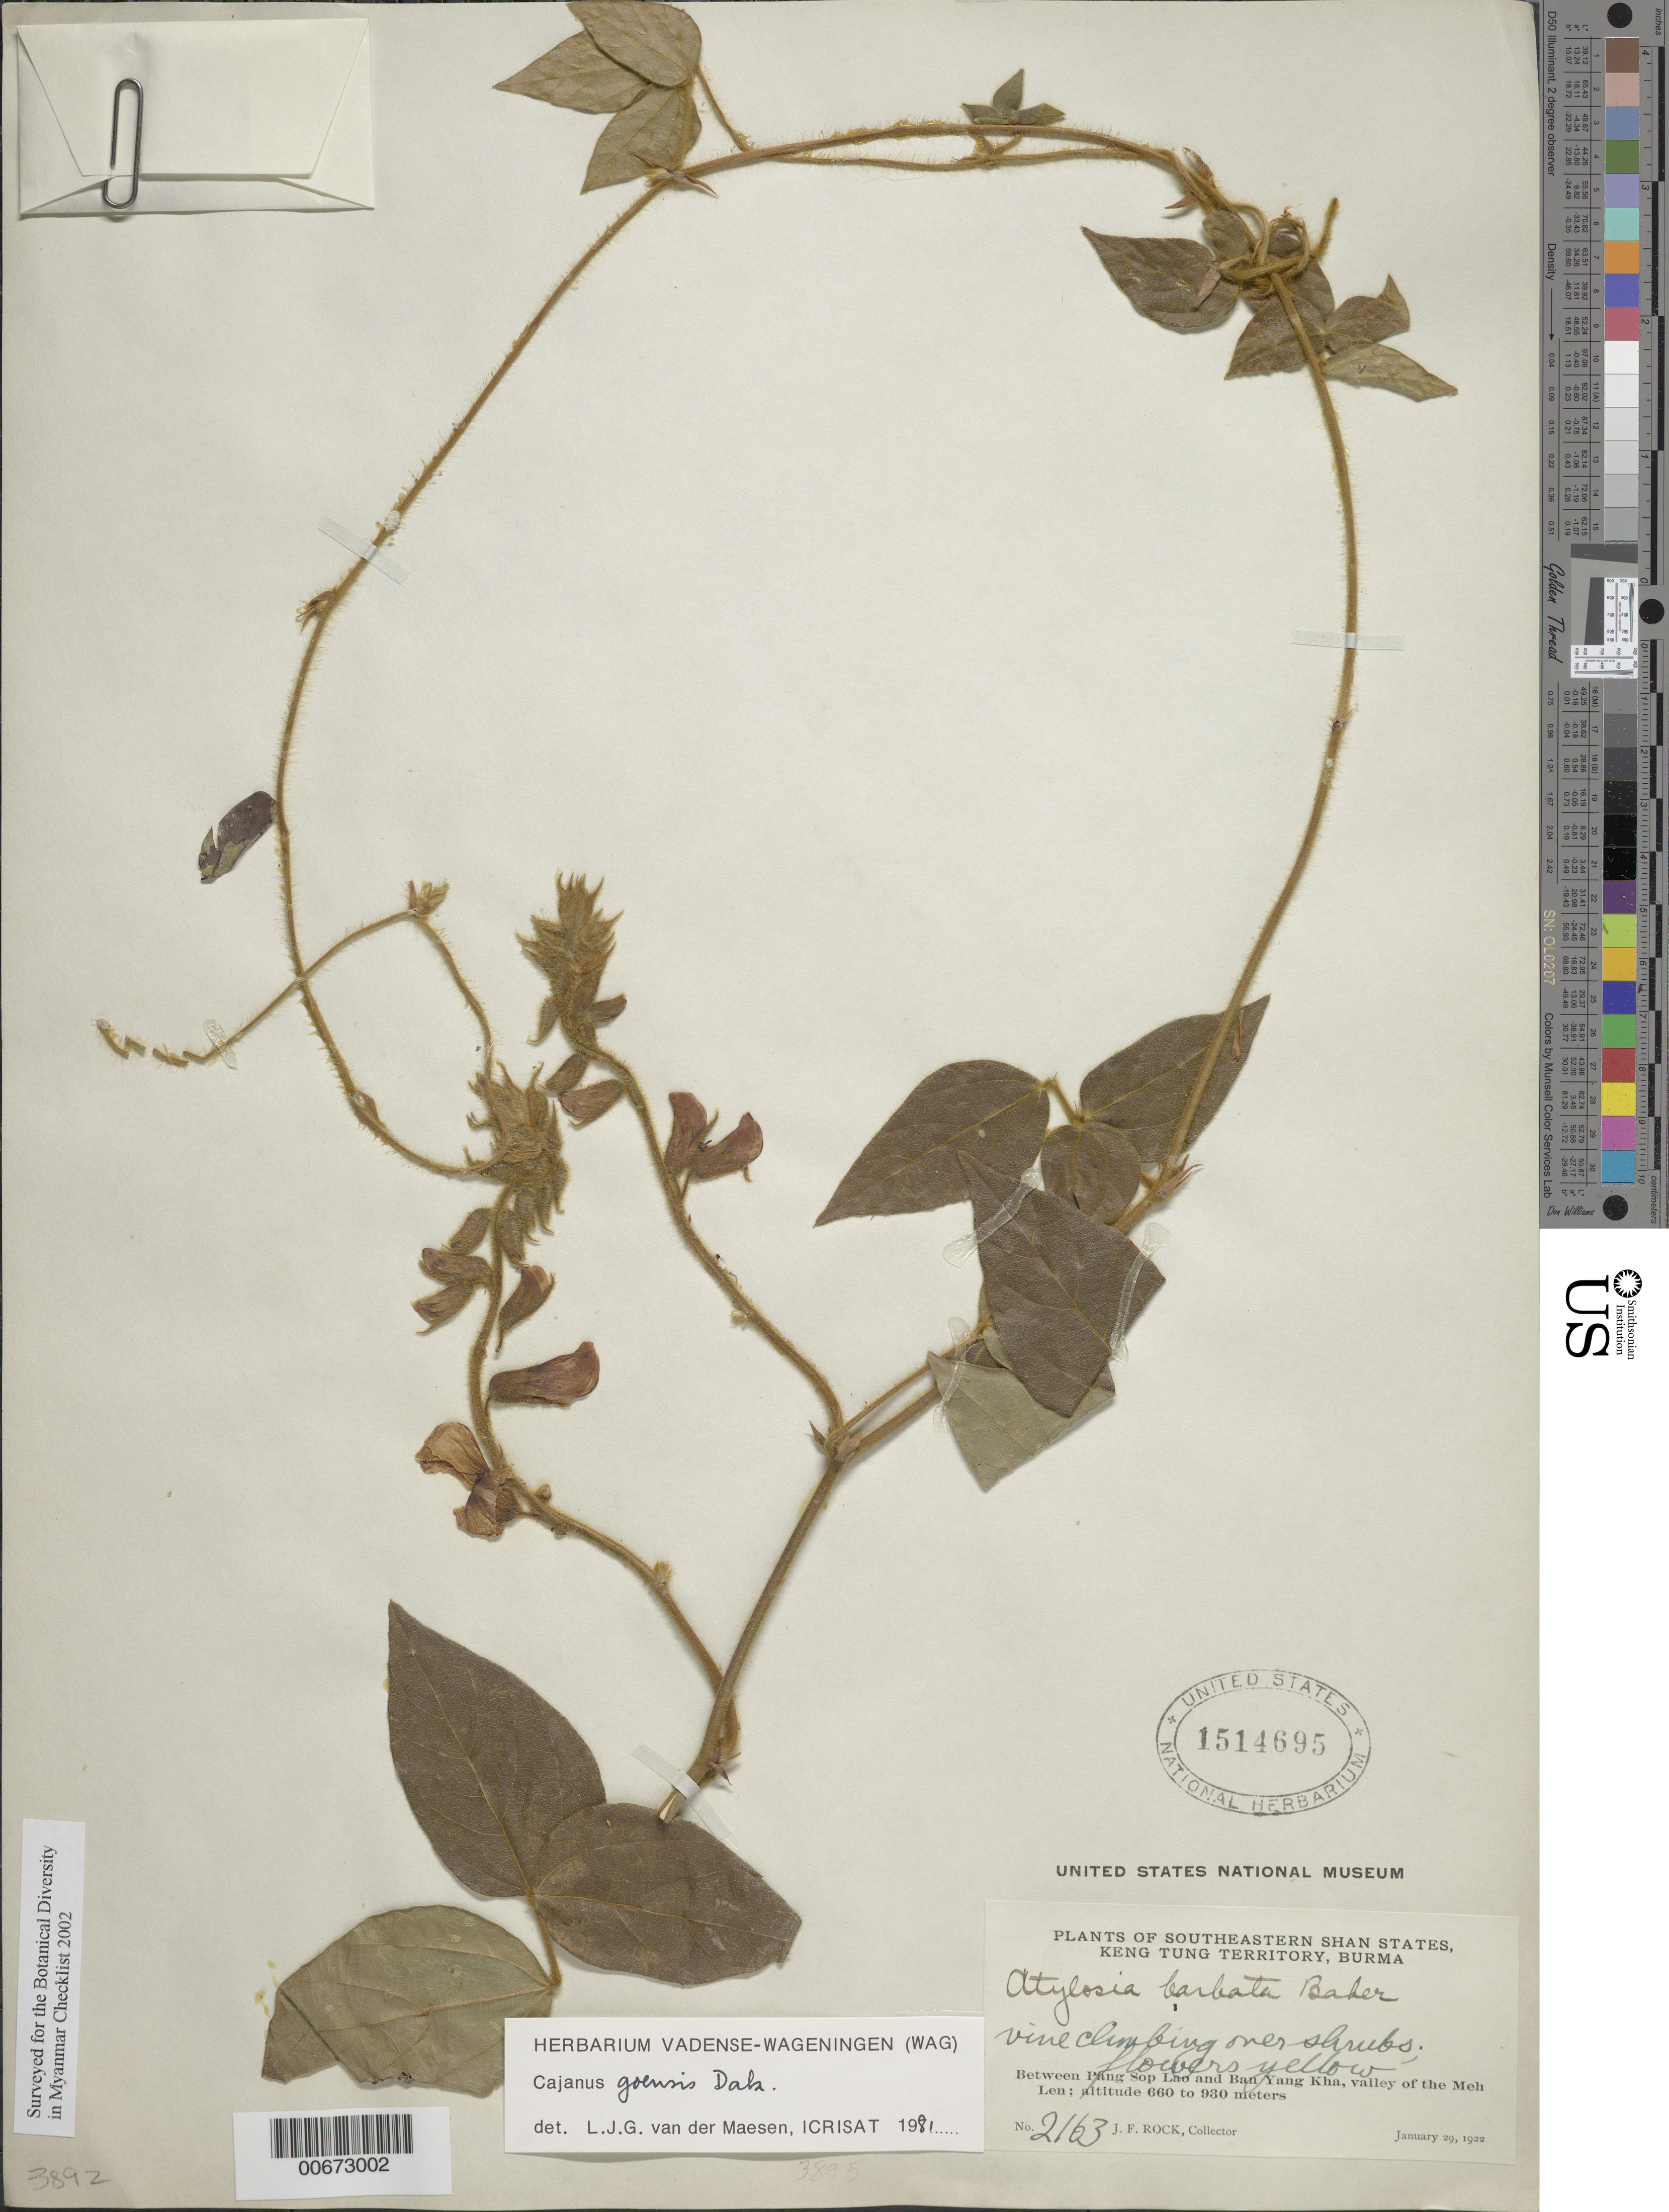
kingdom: Plantae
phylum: Tracheophyta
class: Magnoliopsida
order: Fabales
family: Fabaceae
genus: Cajanus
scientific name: Cajanus goensis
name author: Dalzell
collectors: J. F. Rock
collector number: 2163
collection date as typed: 29 Jan 1922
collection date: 1922-01-29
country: Myanmar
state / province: Shan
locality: Keng Tung Territory, between Pang Sop Lao and Ban Yang Kha, valley of the Meh Len.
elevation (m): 660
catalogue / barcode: US 1514695